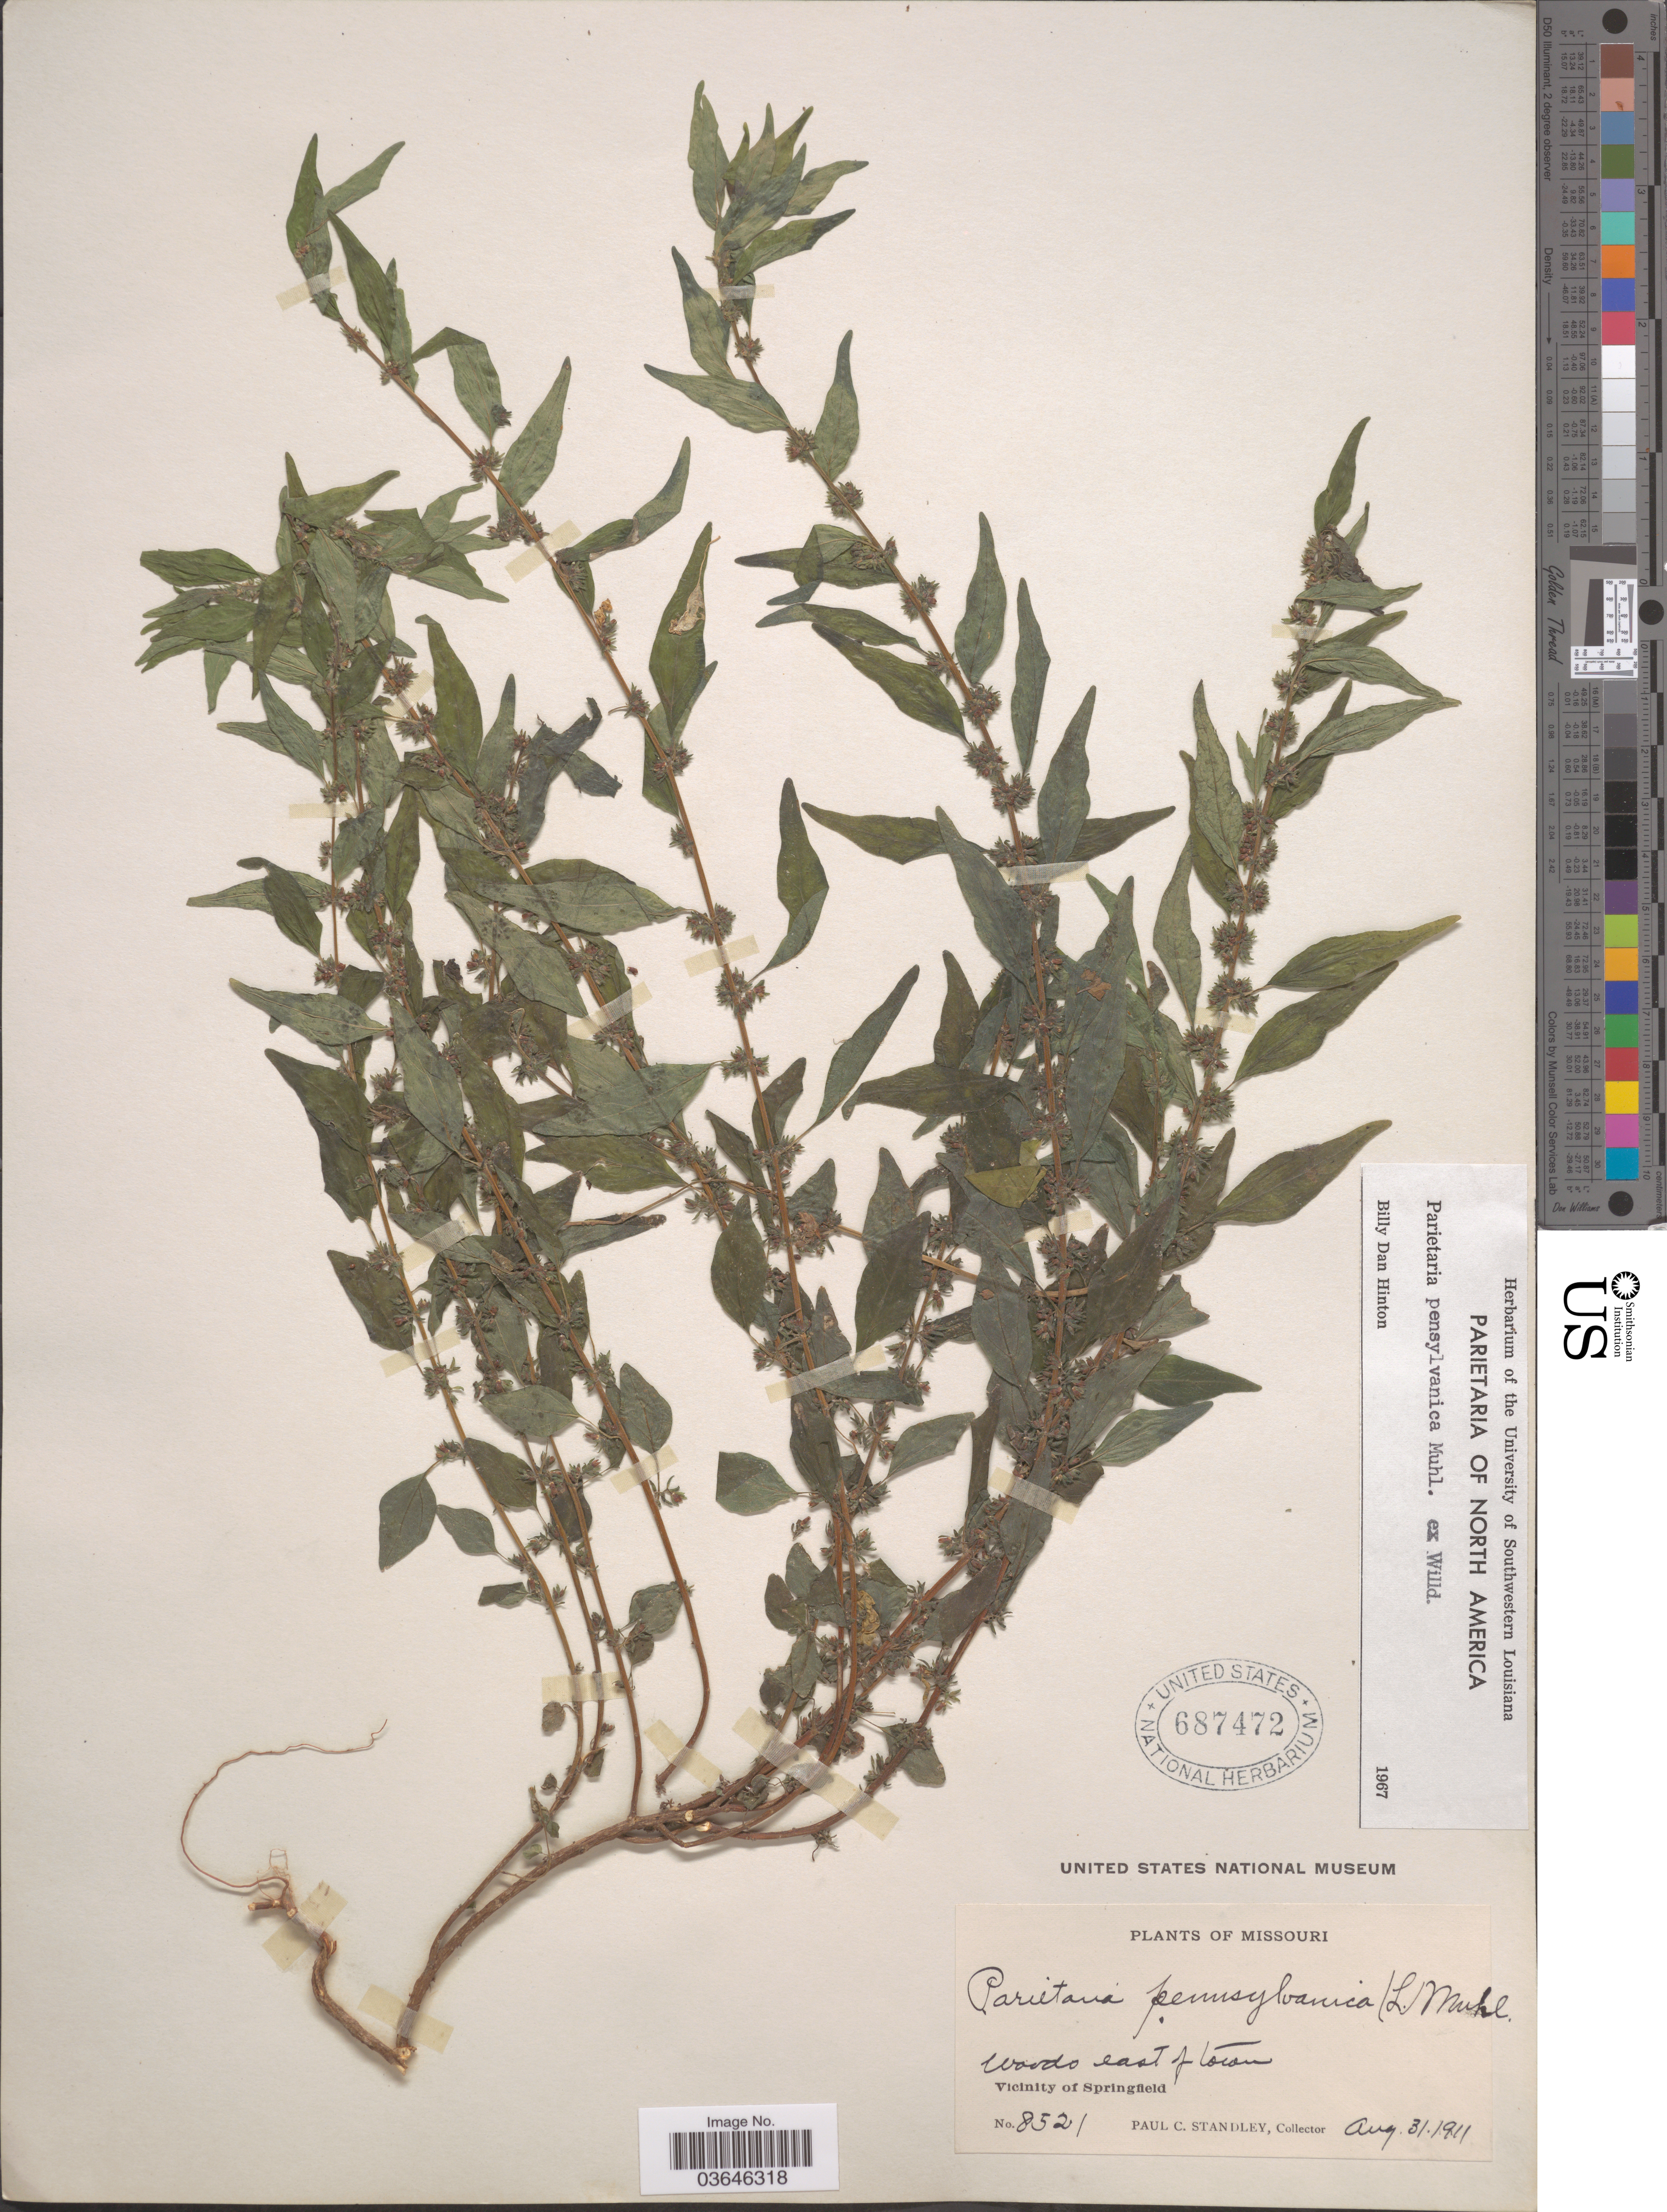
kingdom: Plantae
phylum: Tracheophyta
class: Magnoliopsida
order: Rosales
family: Urticaceae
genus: Parietaria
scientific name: Parietaria pensylvanica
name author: Muhl. ex Willd.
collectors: P. C. Standley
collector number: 8521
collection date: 1911-08-31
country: United States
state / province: Missouri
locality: Woods east of town. Vicinity of Springfield.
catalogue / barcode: US 687472